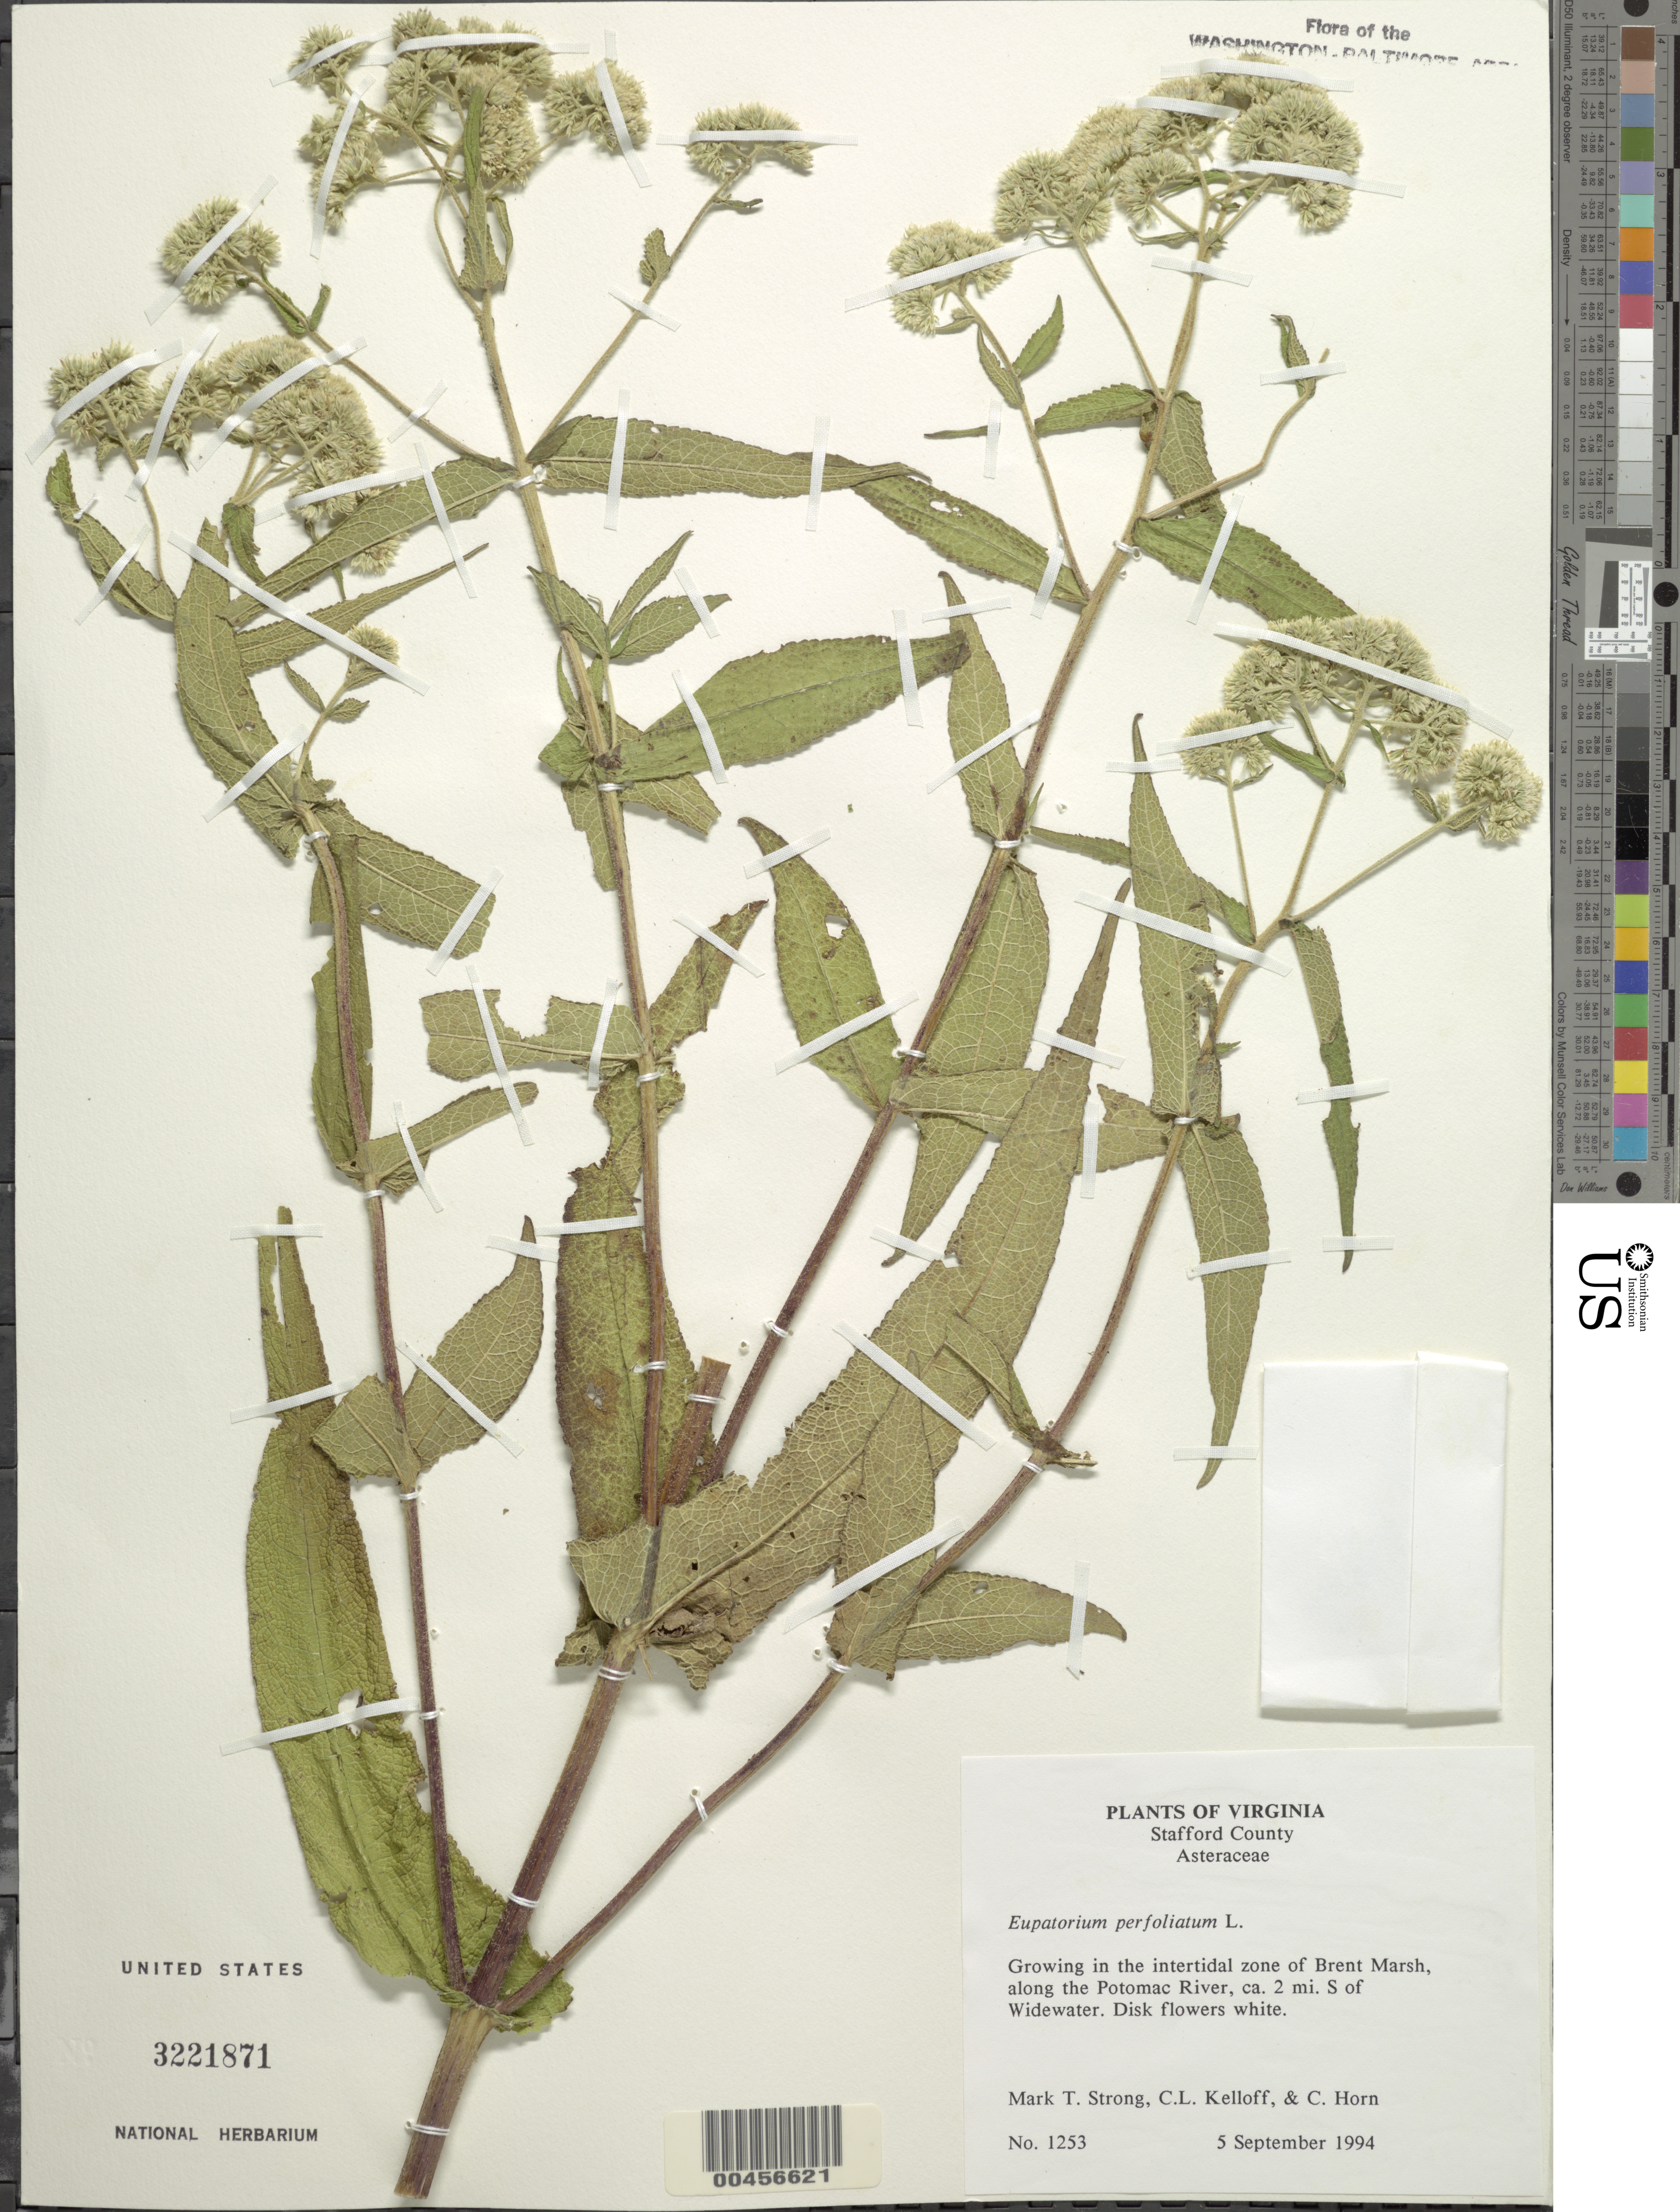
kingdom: Plantae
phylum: Tracheophyta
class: Magnoliopsida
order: Asterales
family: Asteraceae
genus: Eupatorium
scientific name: Eupatorium perfoliatum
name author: L.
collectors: M. T. Strong, C. L. Kelloff & C. Horn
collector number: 1253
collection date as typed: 05 Sep 1994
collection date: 1994-09-05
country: United States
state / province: Virginia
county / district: Stafford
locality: Brent Marsh along the Potomac River, S of Widewater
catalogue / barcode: US 3221871